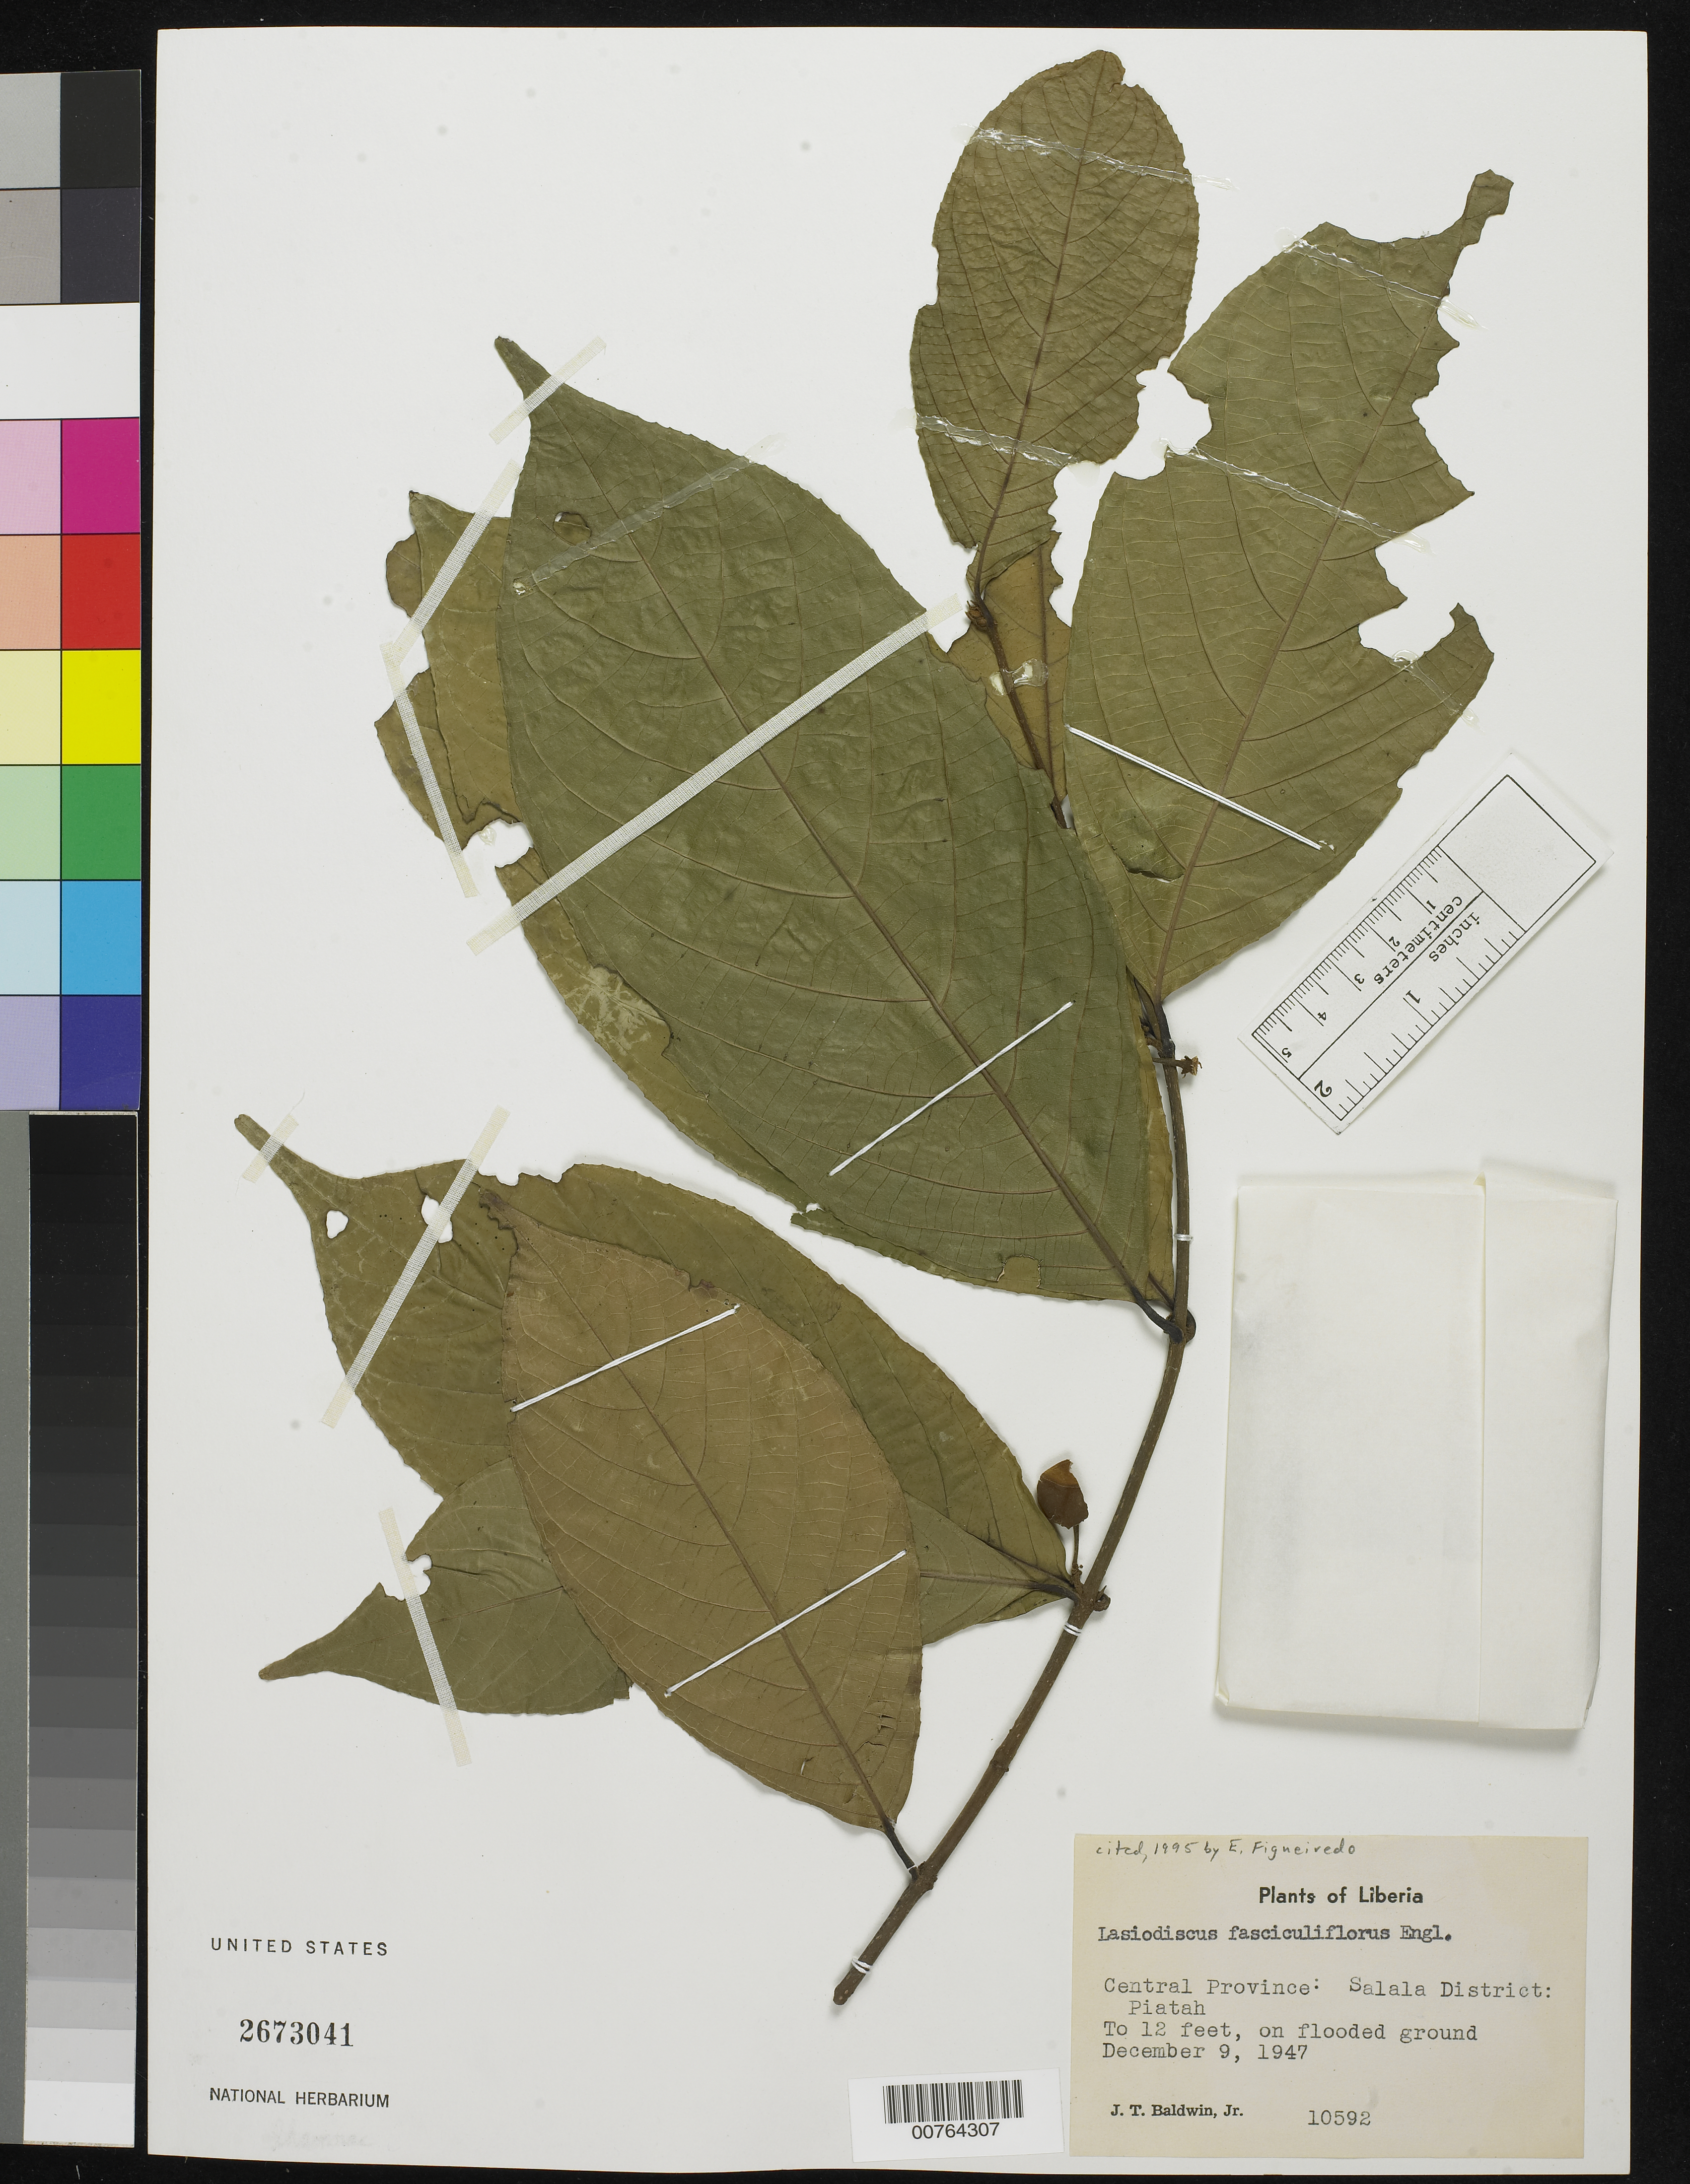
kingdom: Plantae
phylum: Tracheophyta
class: Magnoliopsida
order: Rosales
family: Rhamnaceae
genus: Lasiodiscus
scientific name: Lasiodiscus fasciculiflorus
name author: Engl.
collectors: J. T. Baldwin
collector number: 10592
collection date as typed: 09 Dec 1947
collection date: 1947-12-09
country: Liberia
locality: Central Province: Salala District: Piatah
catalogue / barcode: US 2673041